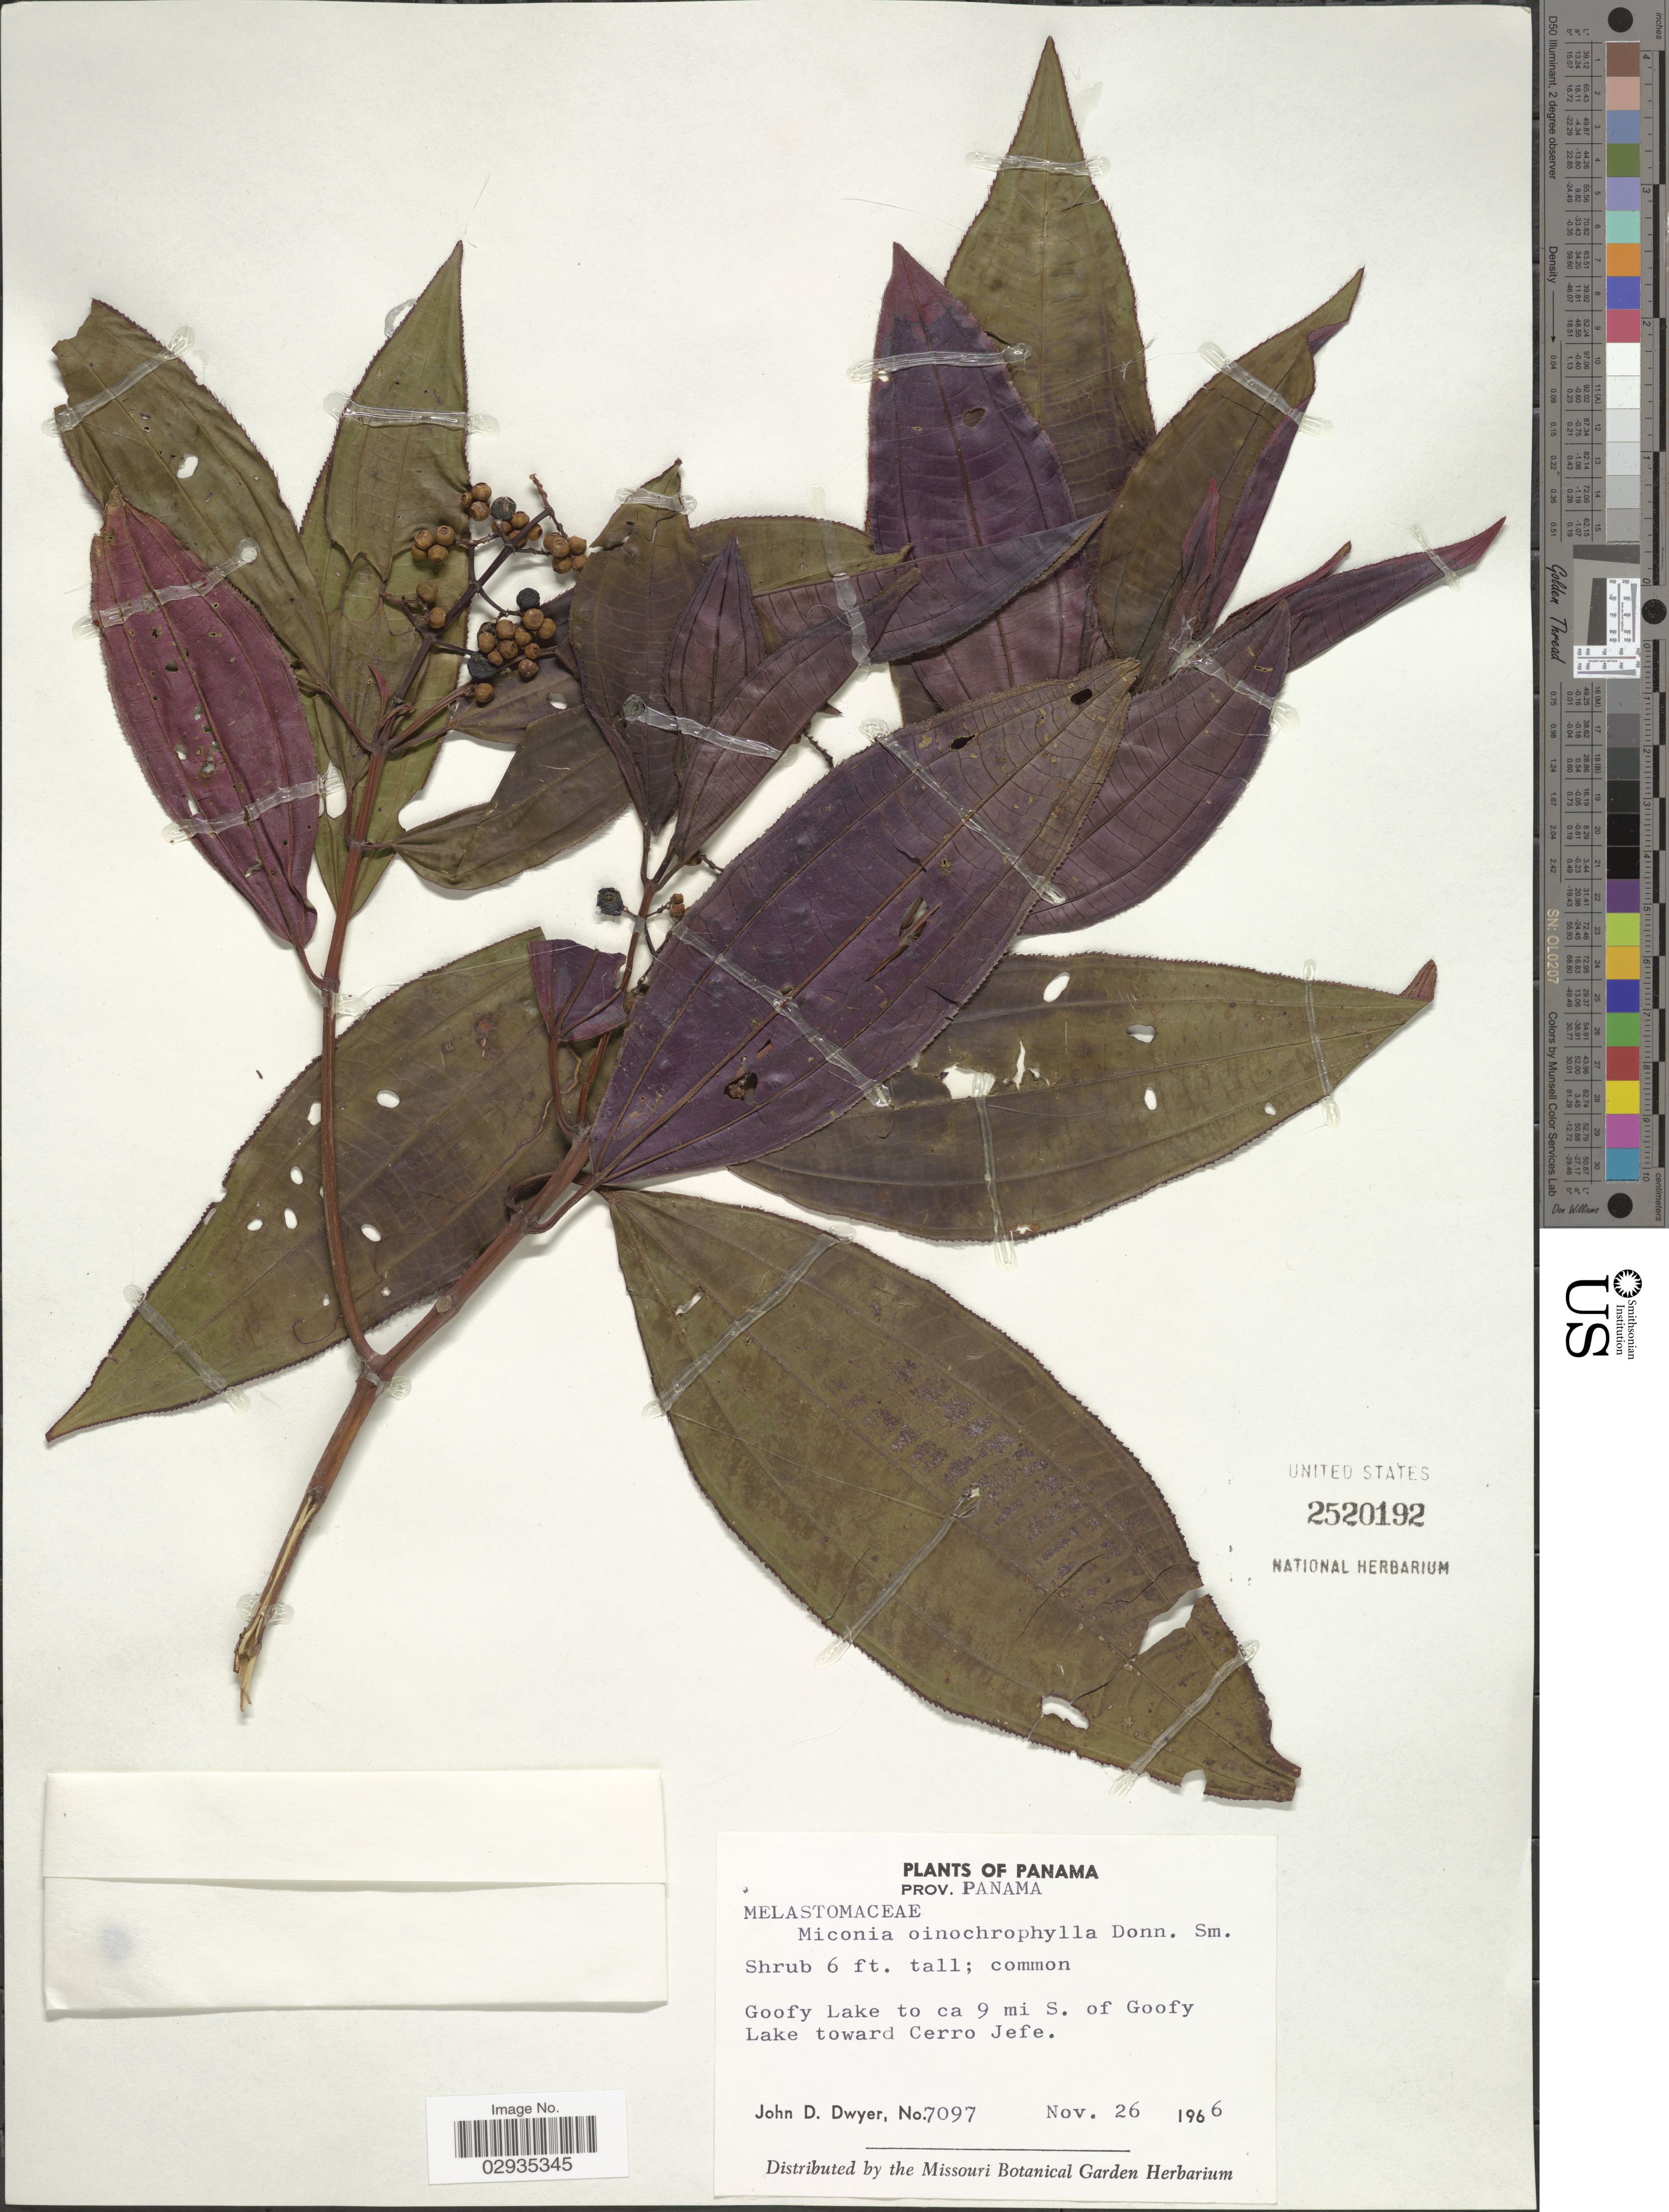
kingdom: Plantae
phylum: Tracheophyta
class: Magnoliopsida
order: Myrtales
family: Melastomataceae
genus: Miconia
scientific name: Miconia oinochrophylla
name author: Donn. Sm.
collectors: J. D. Dwyer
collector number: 7097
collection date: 1966-11-26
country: Panama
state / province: Panamá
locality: Goofy Lake to ca 9 mi S. of Goofy Lake toward Cerro Jefe.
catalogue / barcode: US 2520192